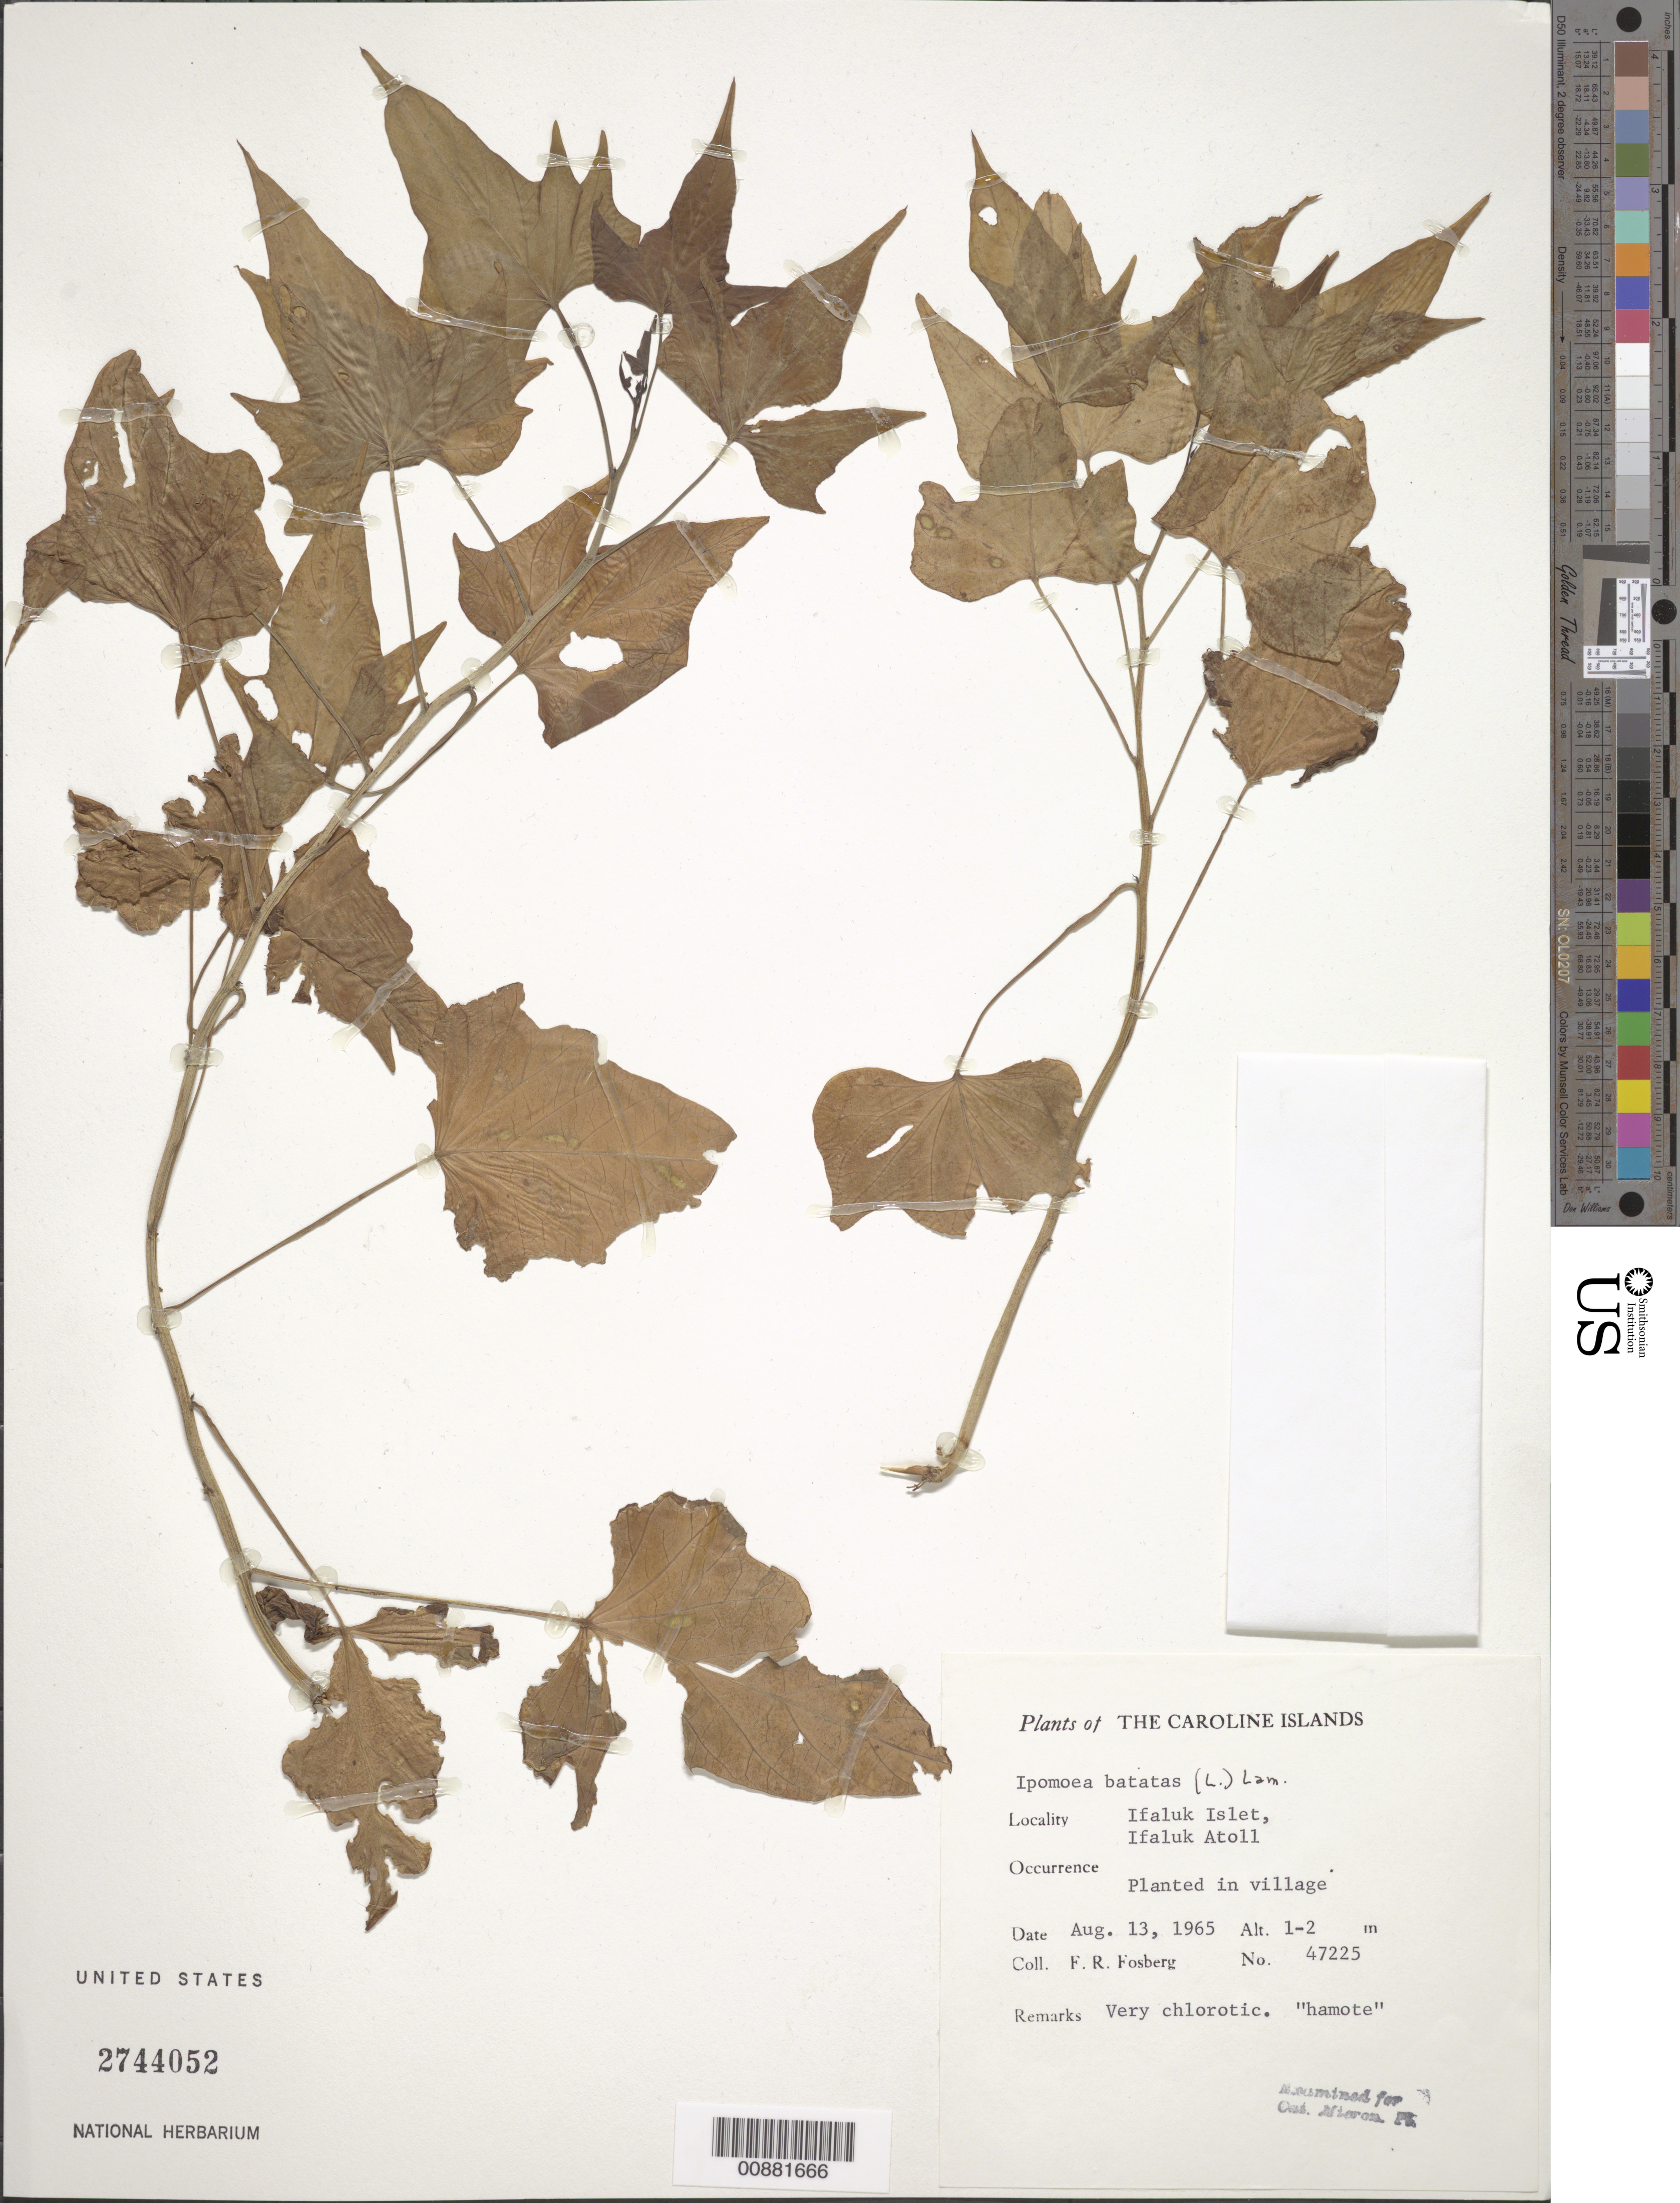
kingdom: Plantae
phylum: Tracheophyta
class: Magnoliopsida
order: Solanales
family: Convolvulaceae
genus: Ipomoea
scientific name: Ipomoea batatas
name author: (L.) Lam.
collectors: F. R. Fosberg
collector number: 47225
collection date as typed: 13 Aug 1965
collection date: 1965-08-13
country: Micronesia, Federated States of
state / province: Yap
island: Ifalik (Ifaluk) Atoll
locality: Ifaluk Islet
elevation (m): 1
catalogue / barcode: US 2744052